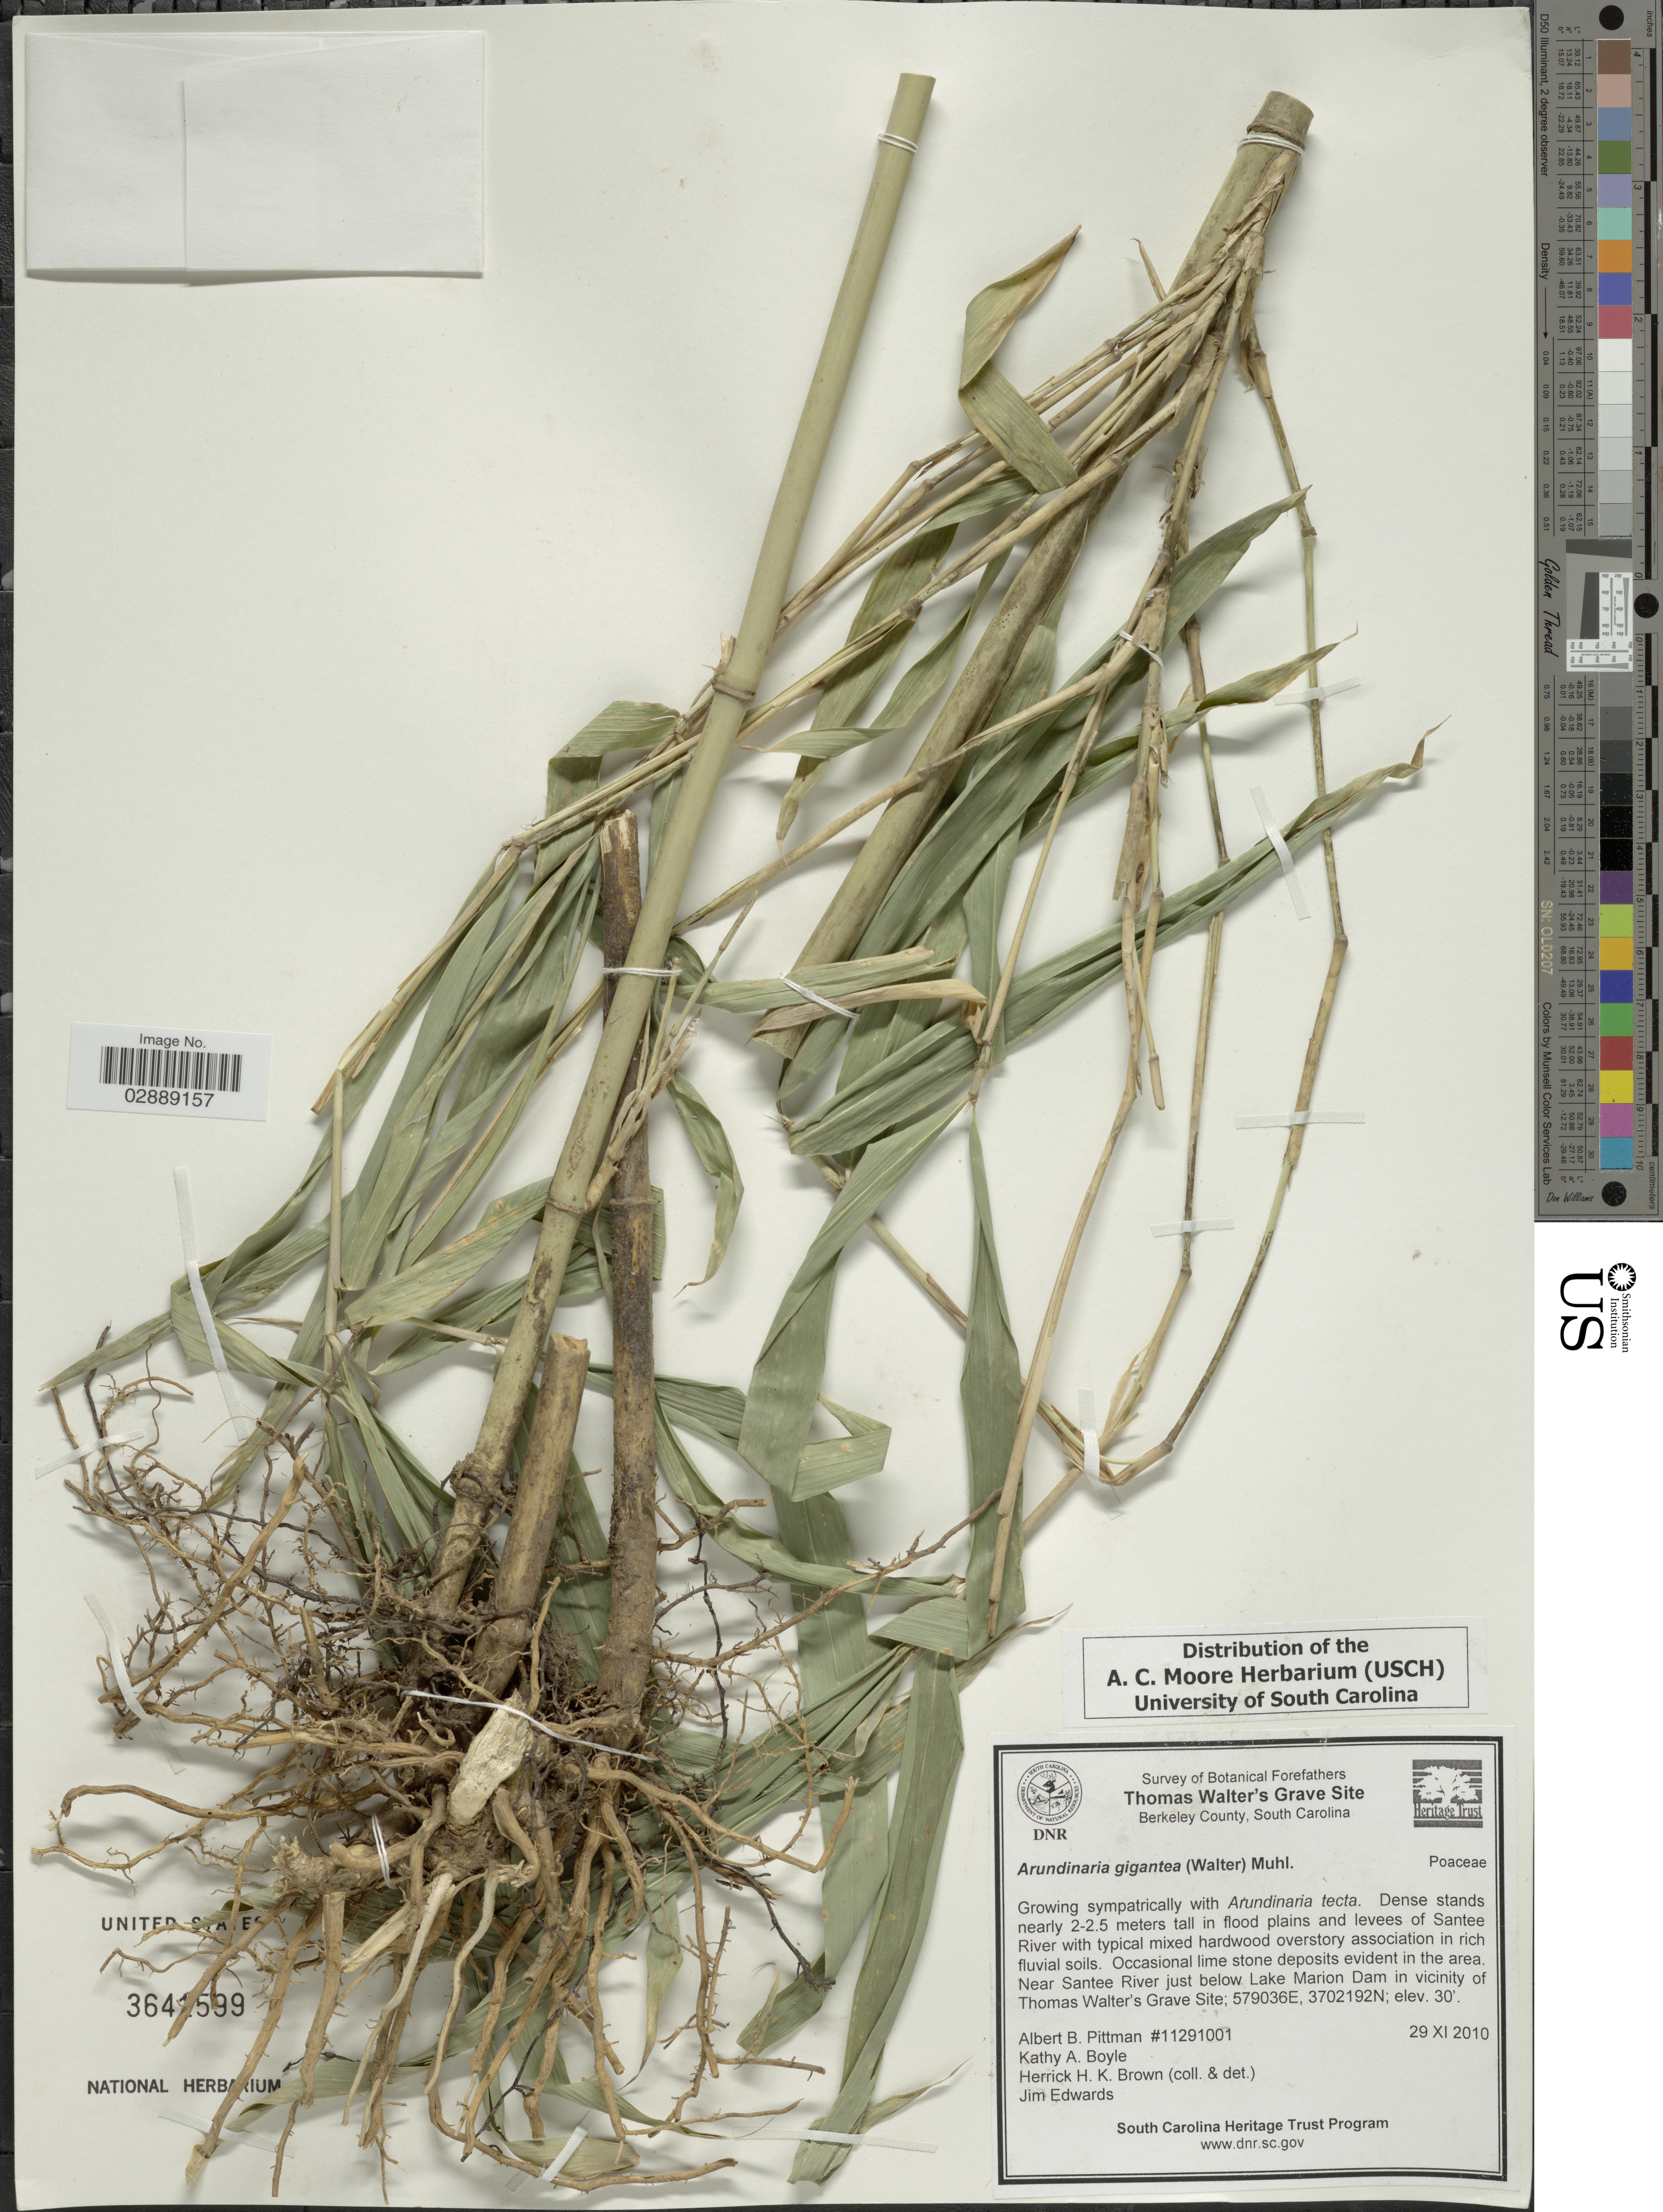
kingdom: Plantae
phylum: Tracheophyta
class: Liliopsida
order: Poales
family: Poaceae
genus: Arundinaria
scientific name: Arundinaria gigantea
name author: (Walter) Muhl.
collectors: A. B. Pittman, K. Boyle, H. H. K. Brown & J. Edwards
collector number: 11291001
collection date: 2010-11-29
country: United States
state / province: South Carolina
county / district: Berkeley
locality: Near Santee River just below Lake Marion Dam in vicinity of Thomas Walter's Grave Site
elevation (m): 9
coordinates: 3702192 N, 579036 E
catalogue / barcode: US 3641599